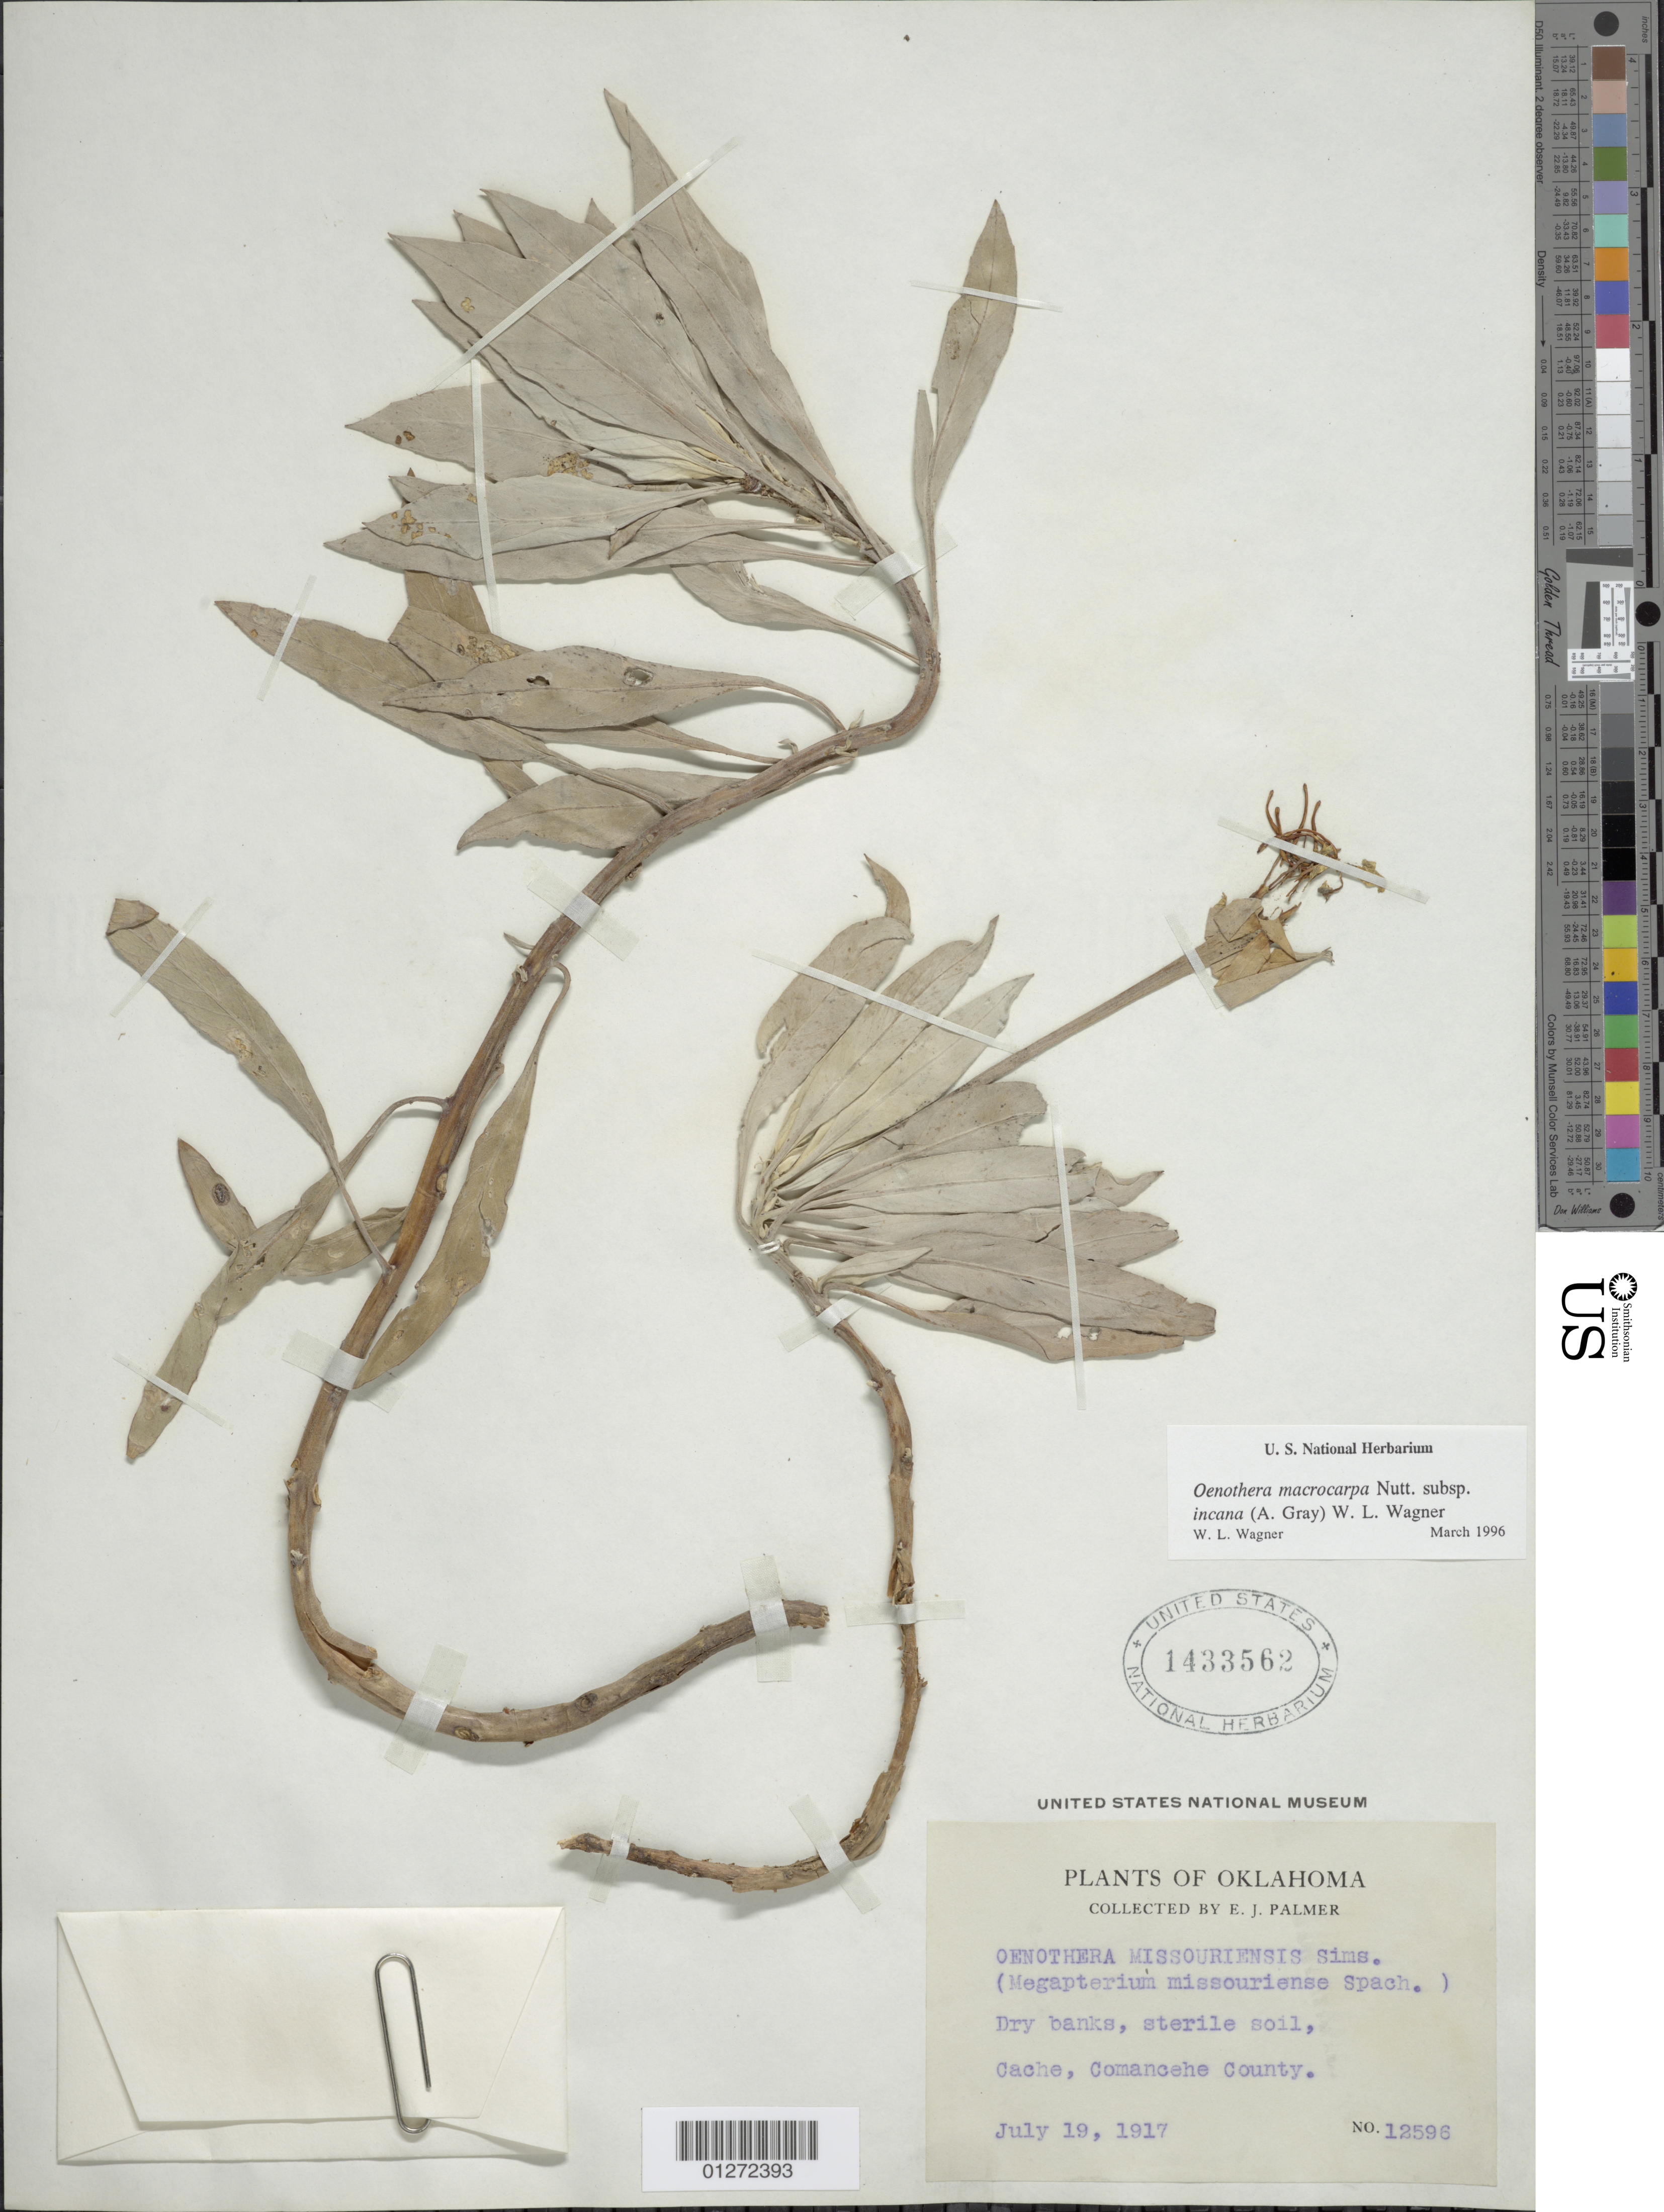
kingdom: Plantae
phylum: Tracheophyta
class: Magnoliopsida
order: Myrtales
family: Onagraceae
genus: Oenothera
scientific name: Oenothera macrocarpa subsp. incana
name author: (A. Gray) W.L. Wagner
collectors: E. J. Palmer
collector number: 12596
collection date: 1917-07-19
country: United States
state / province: Oklahoma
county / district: Comanche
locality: Cache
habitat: Dry banks, sterile soil.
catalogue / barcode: US 1433562